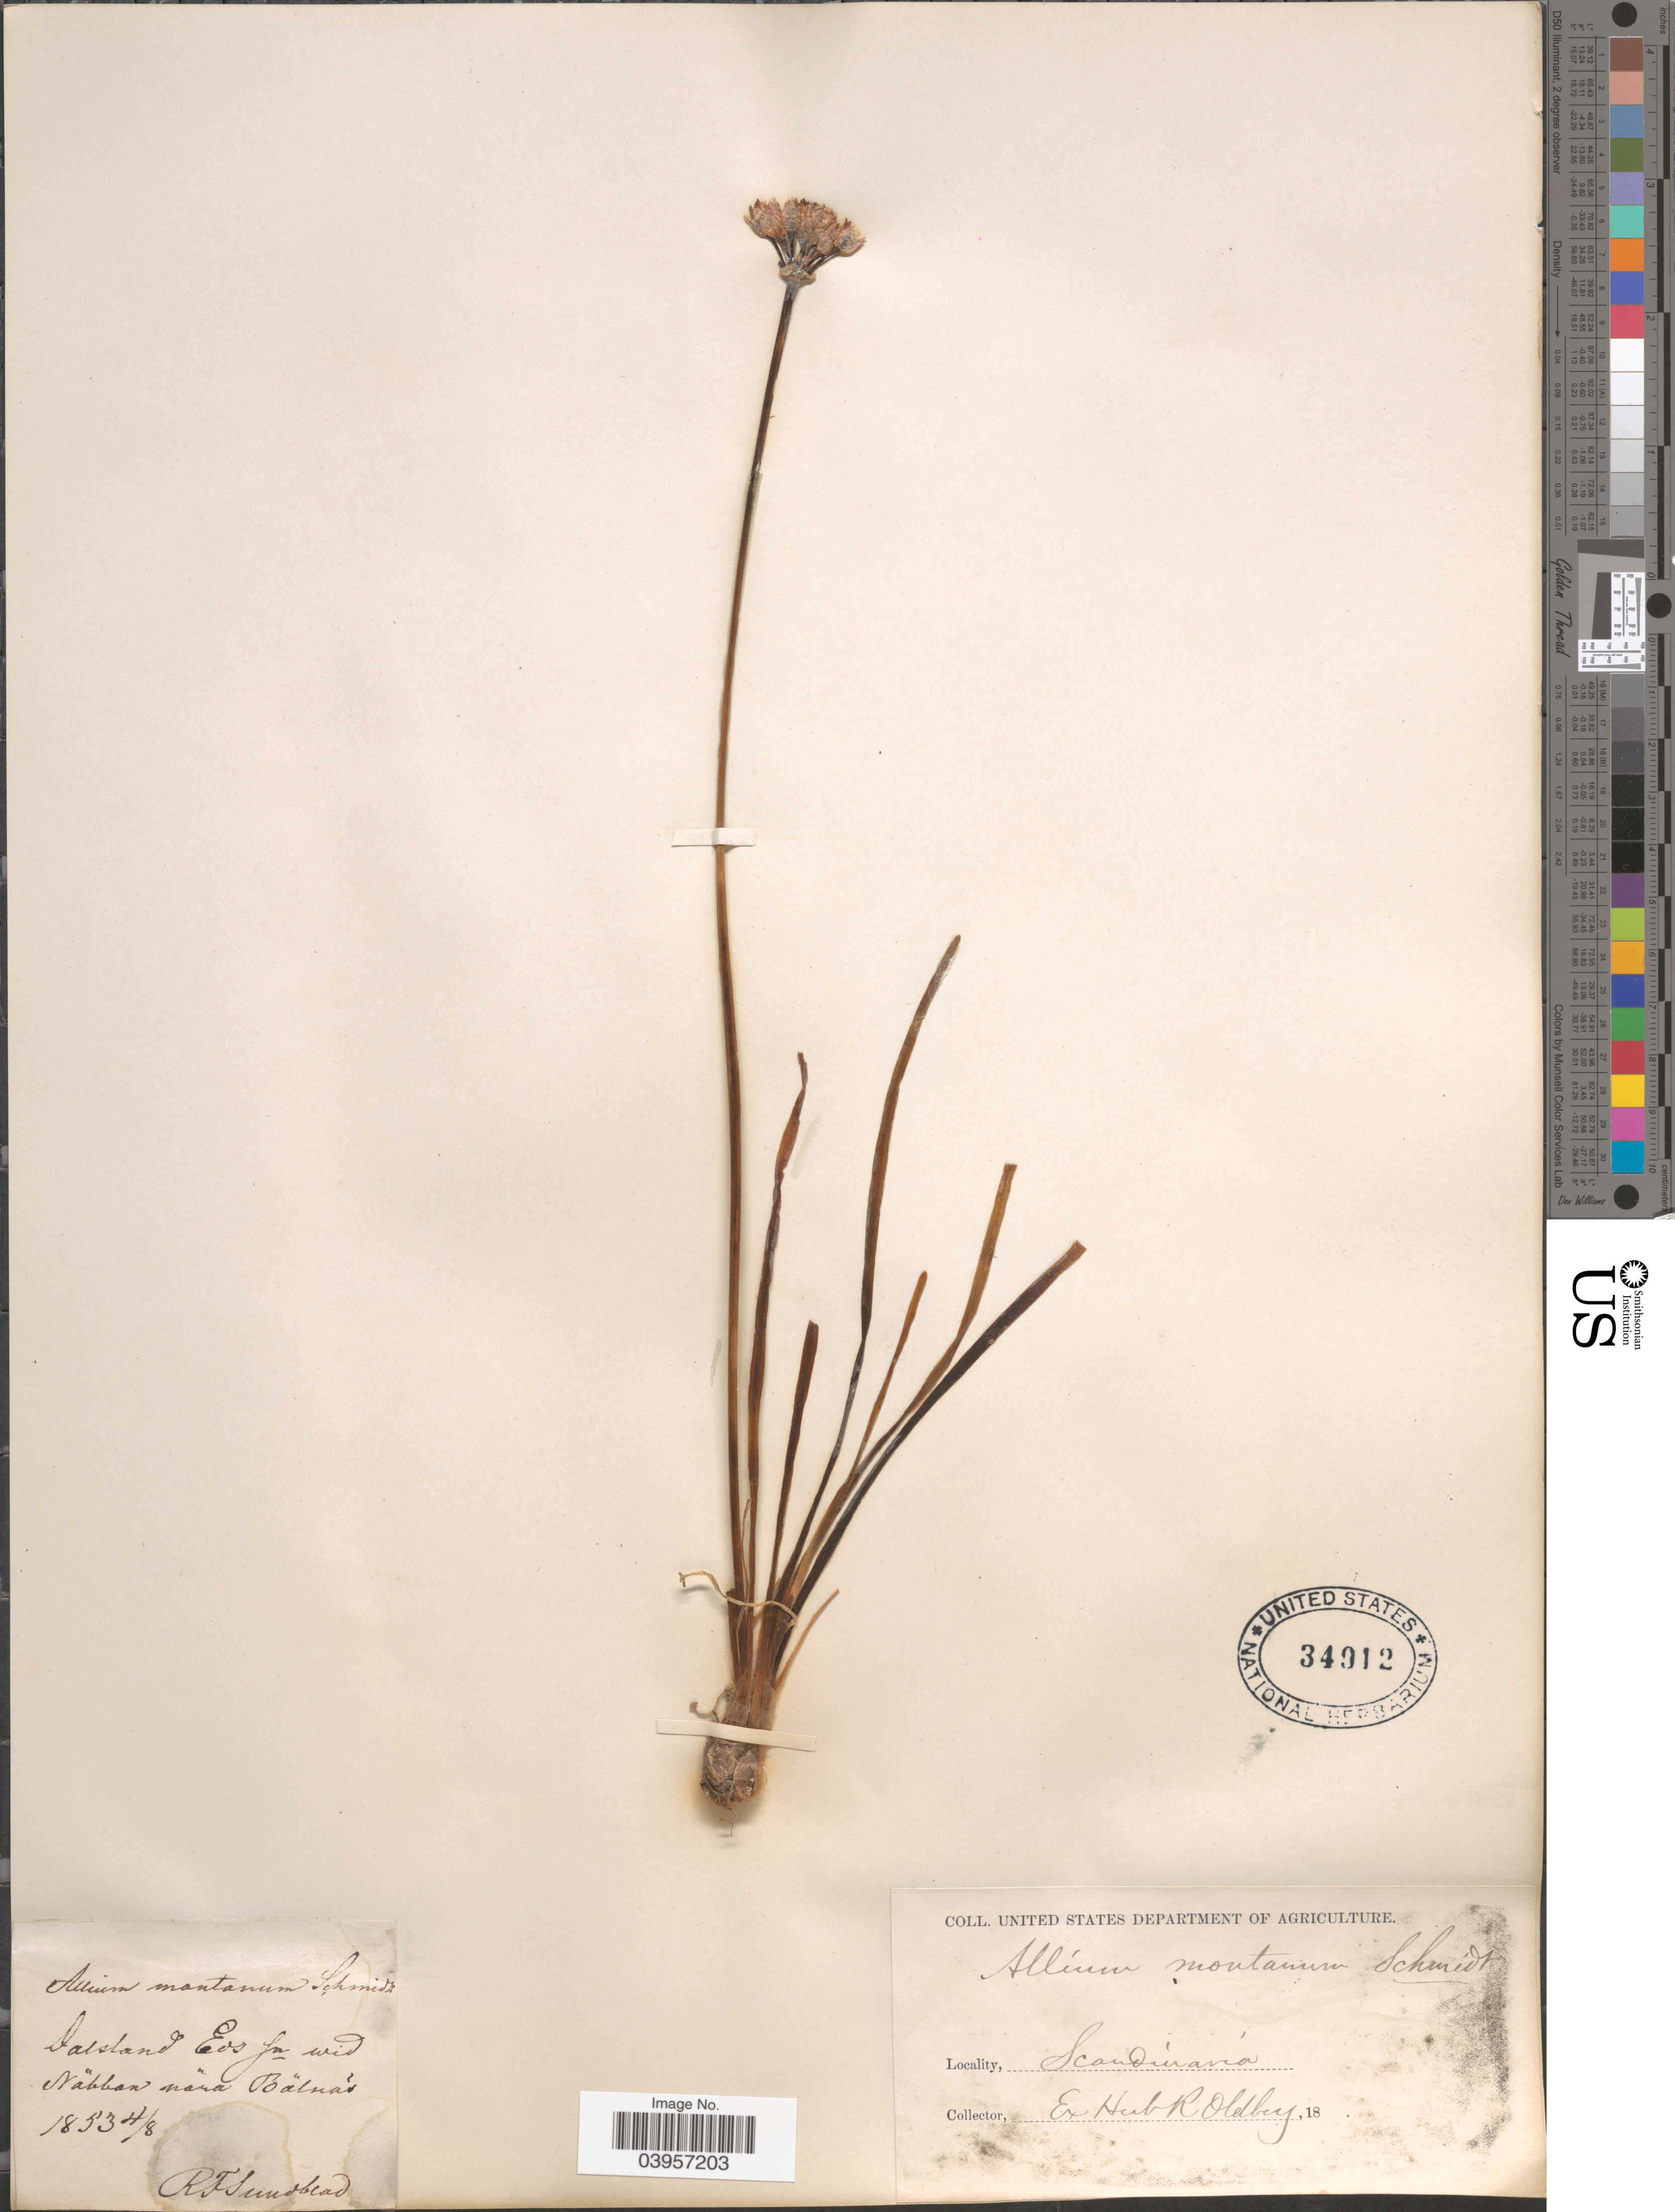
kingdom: Plantae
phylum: Tracheophyta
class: Liliopsida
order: Asparagales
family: Amaryllidaceae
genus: Allium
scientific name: Allium montanum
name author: Sm.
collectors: R. Sundbead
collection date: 1853-08-04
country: Sweden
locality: Scandinavia. Dalsland Eos fa wid Nåbban nãra Bãlna's.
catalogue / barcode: US 34912